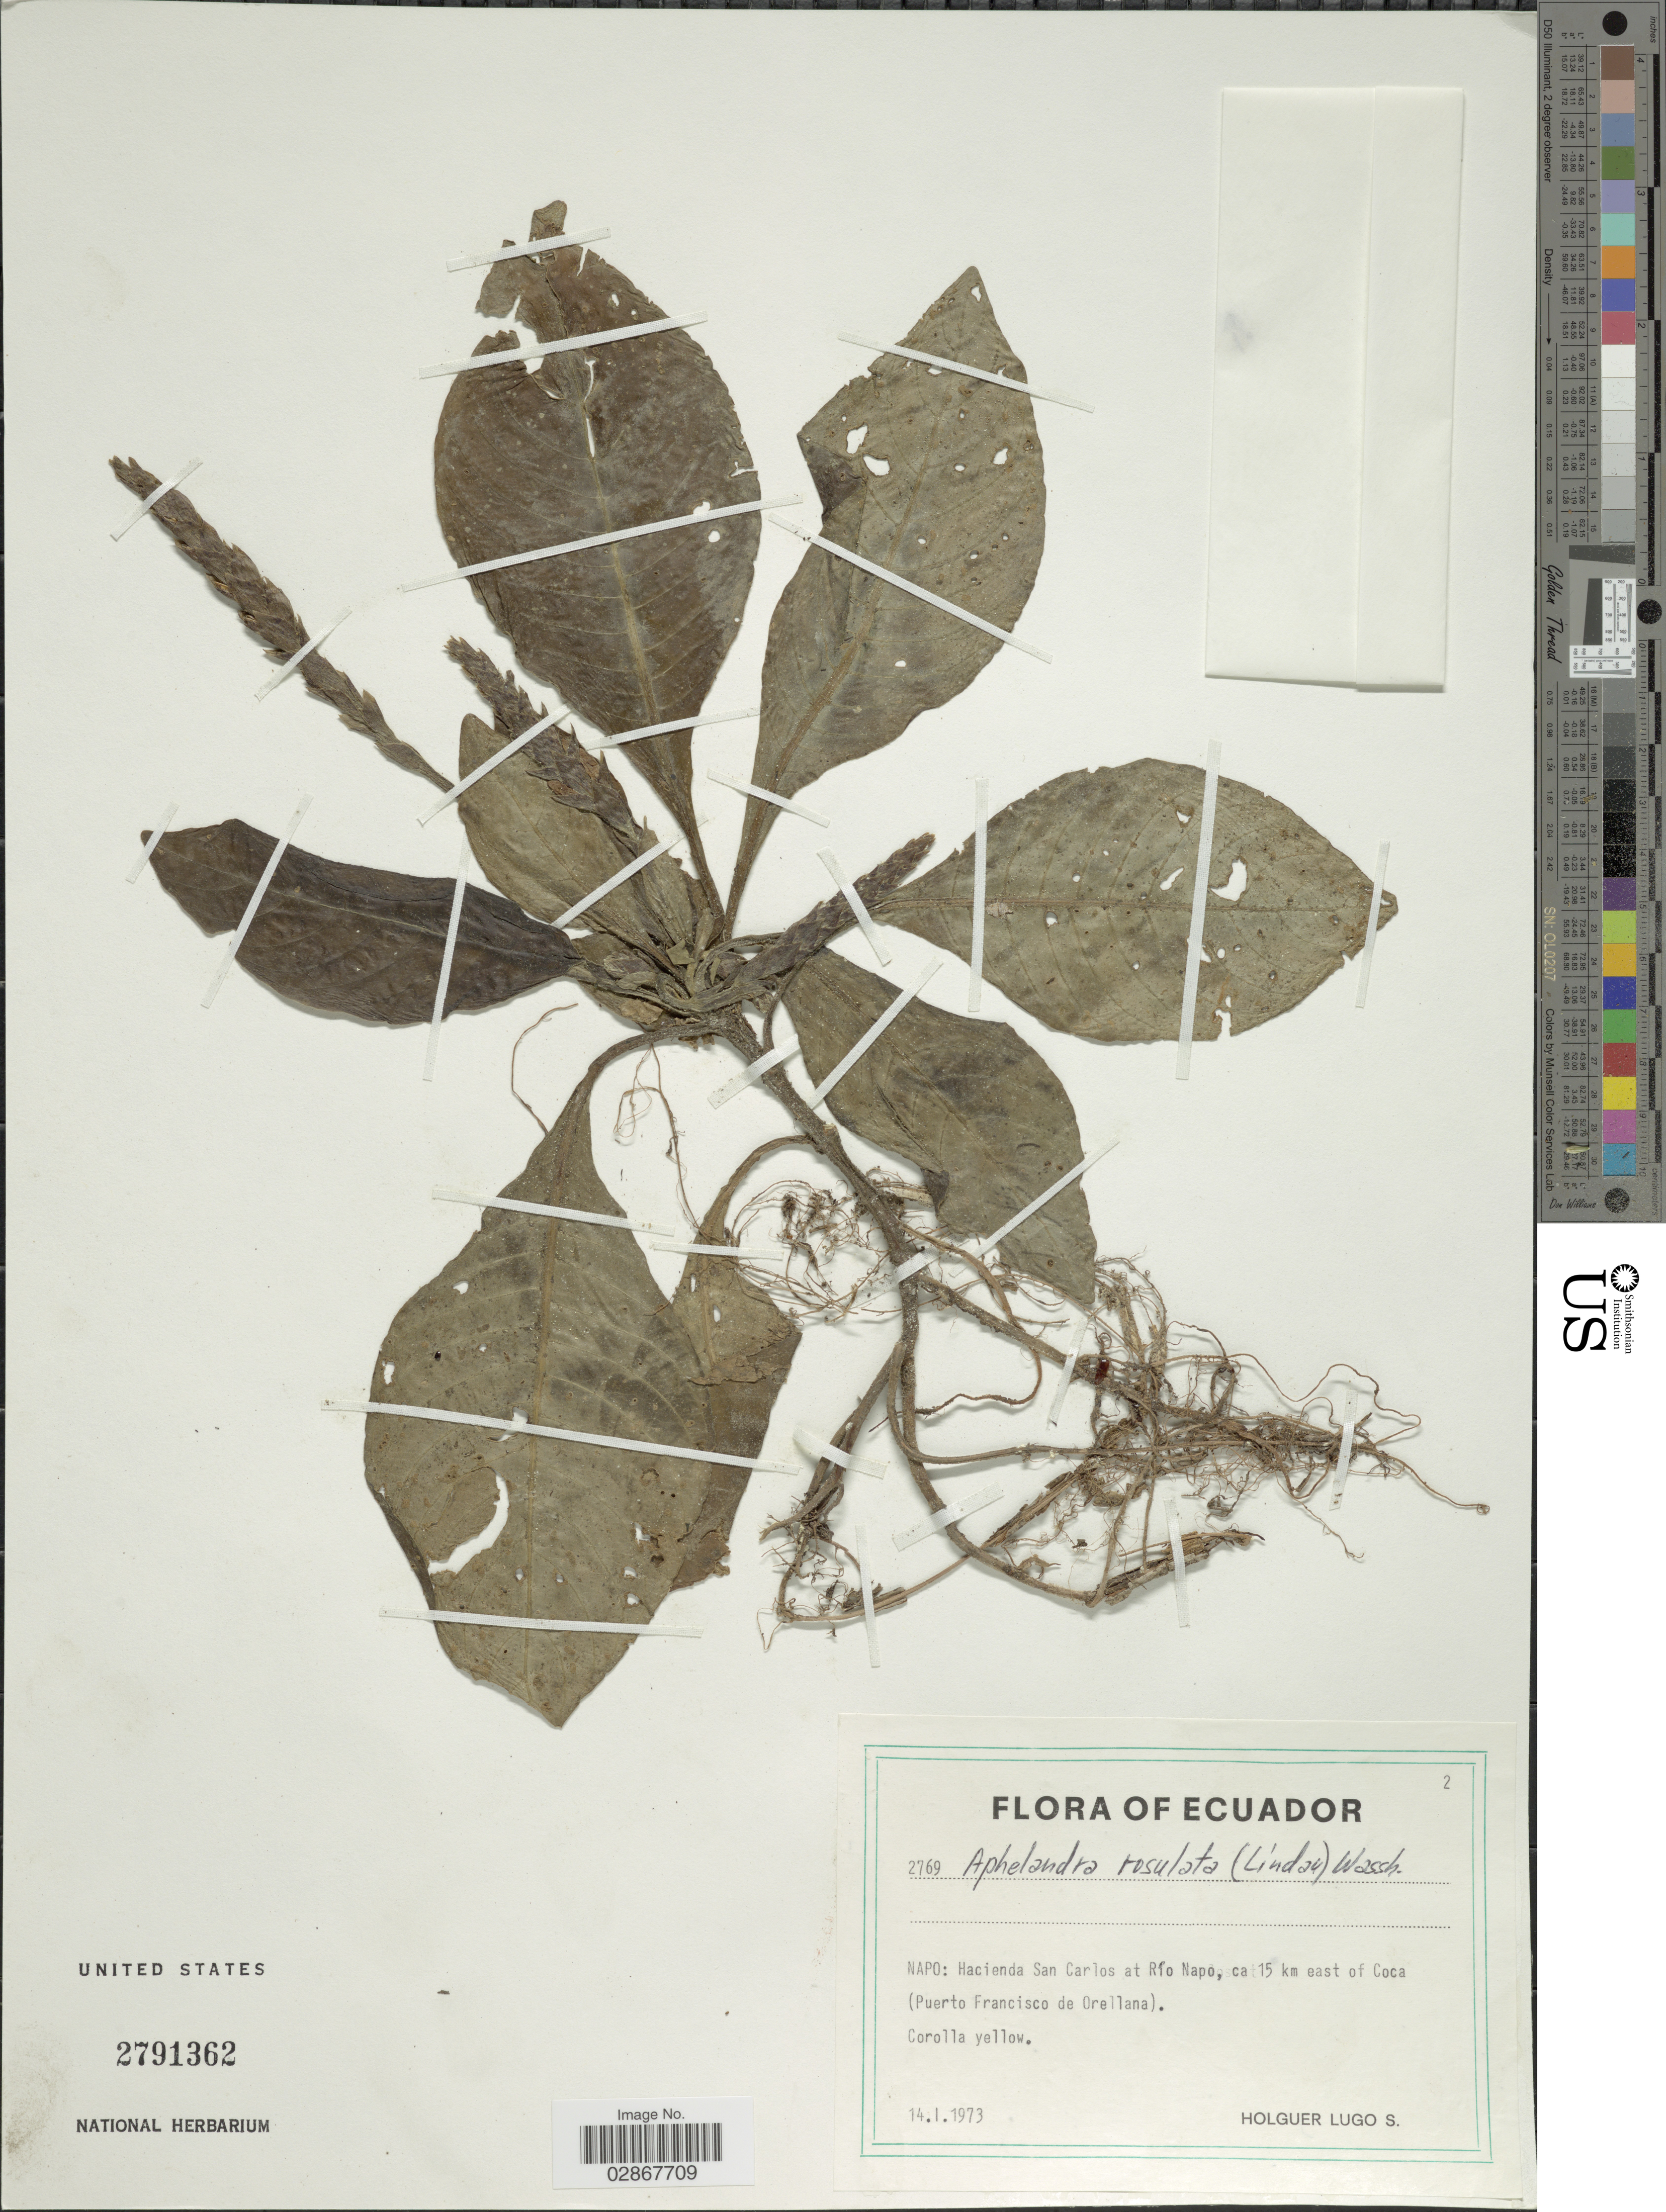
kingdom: Plantae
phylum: Tracheophyta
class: Magnoliopsida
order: Lamiales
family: Acanthaceae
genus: Aphelandra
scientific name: Aphelandra rosulata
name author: (Lindau) Wassh.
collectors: H. Lugo S.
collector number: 2769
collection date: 1973-01-14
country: Ecuador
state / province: Napo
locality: Hacienda San Carlos ar Río Napo, ca 15 km east of Coca (Puerto Francisco de Orellana).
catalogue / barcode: US 2791362